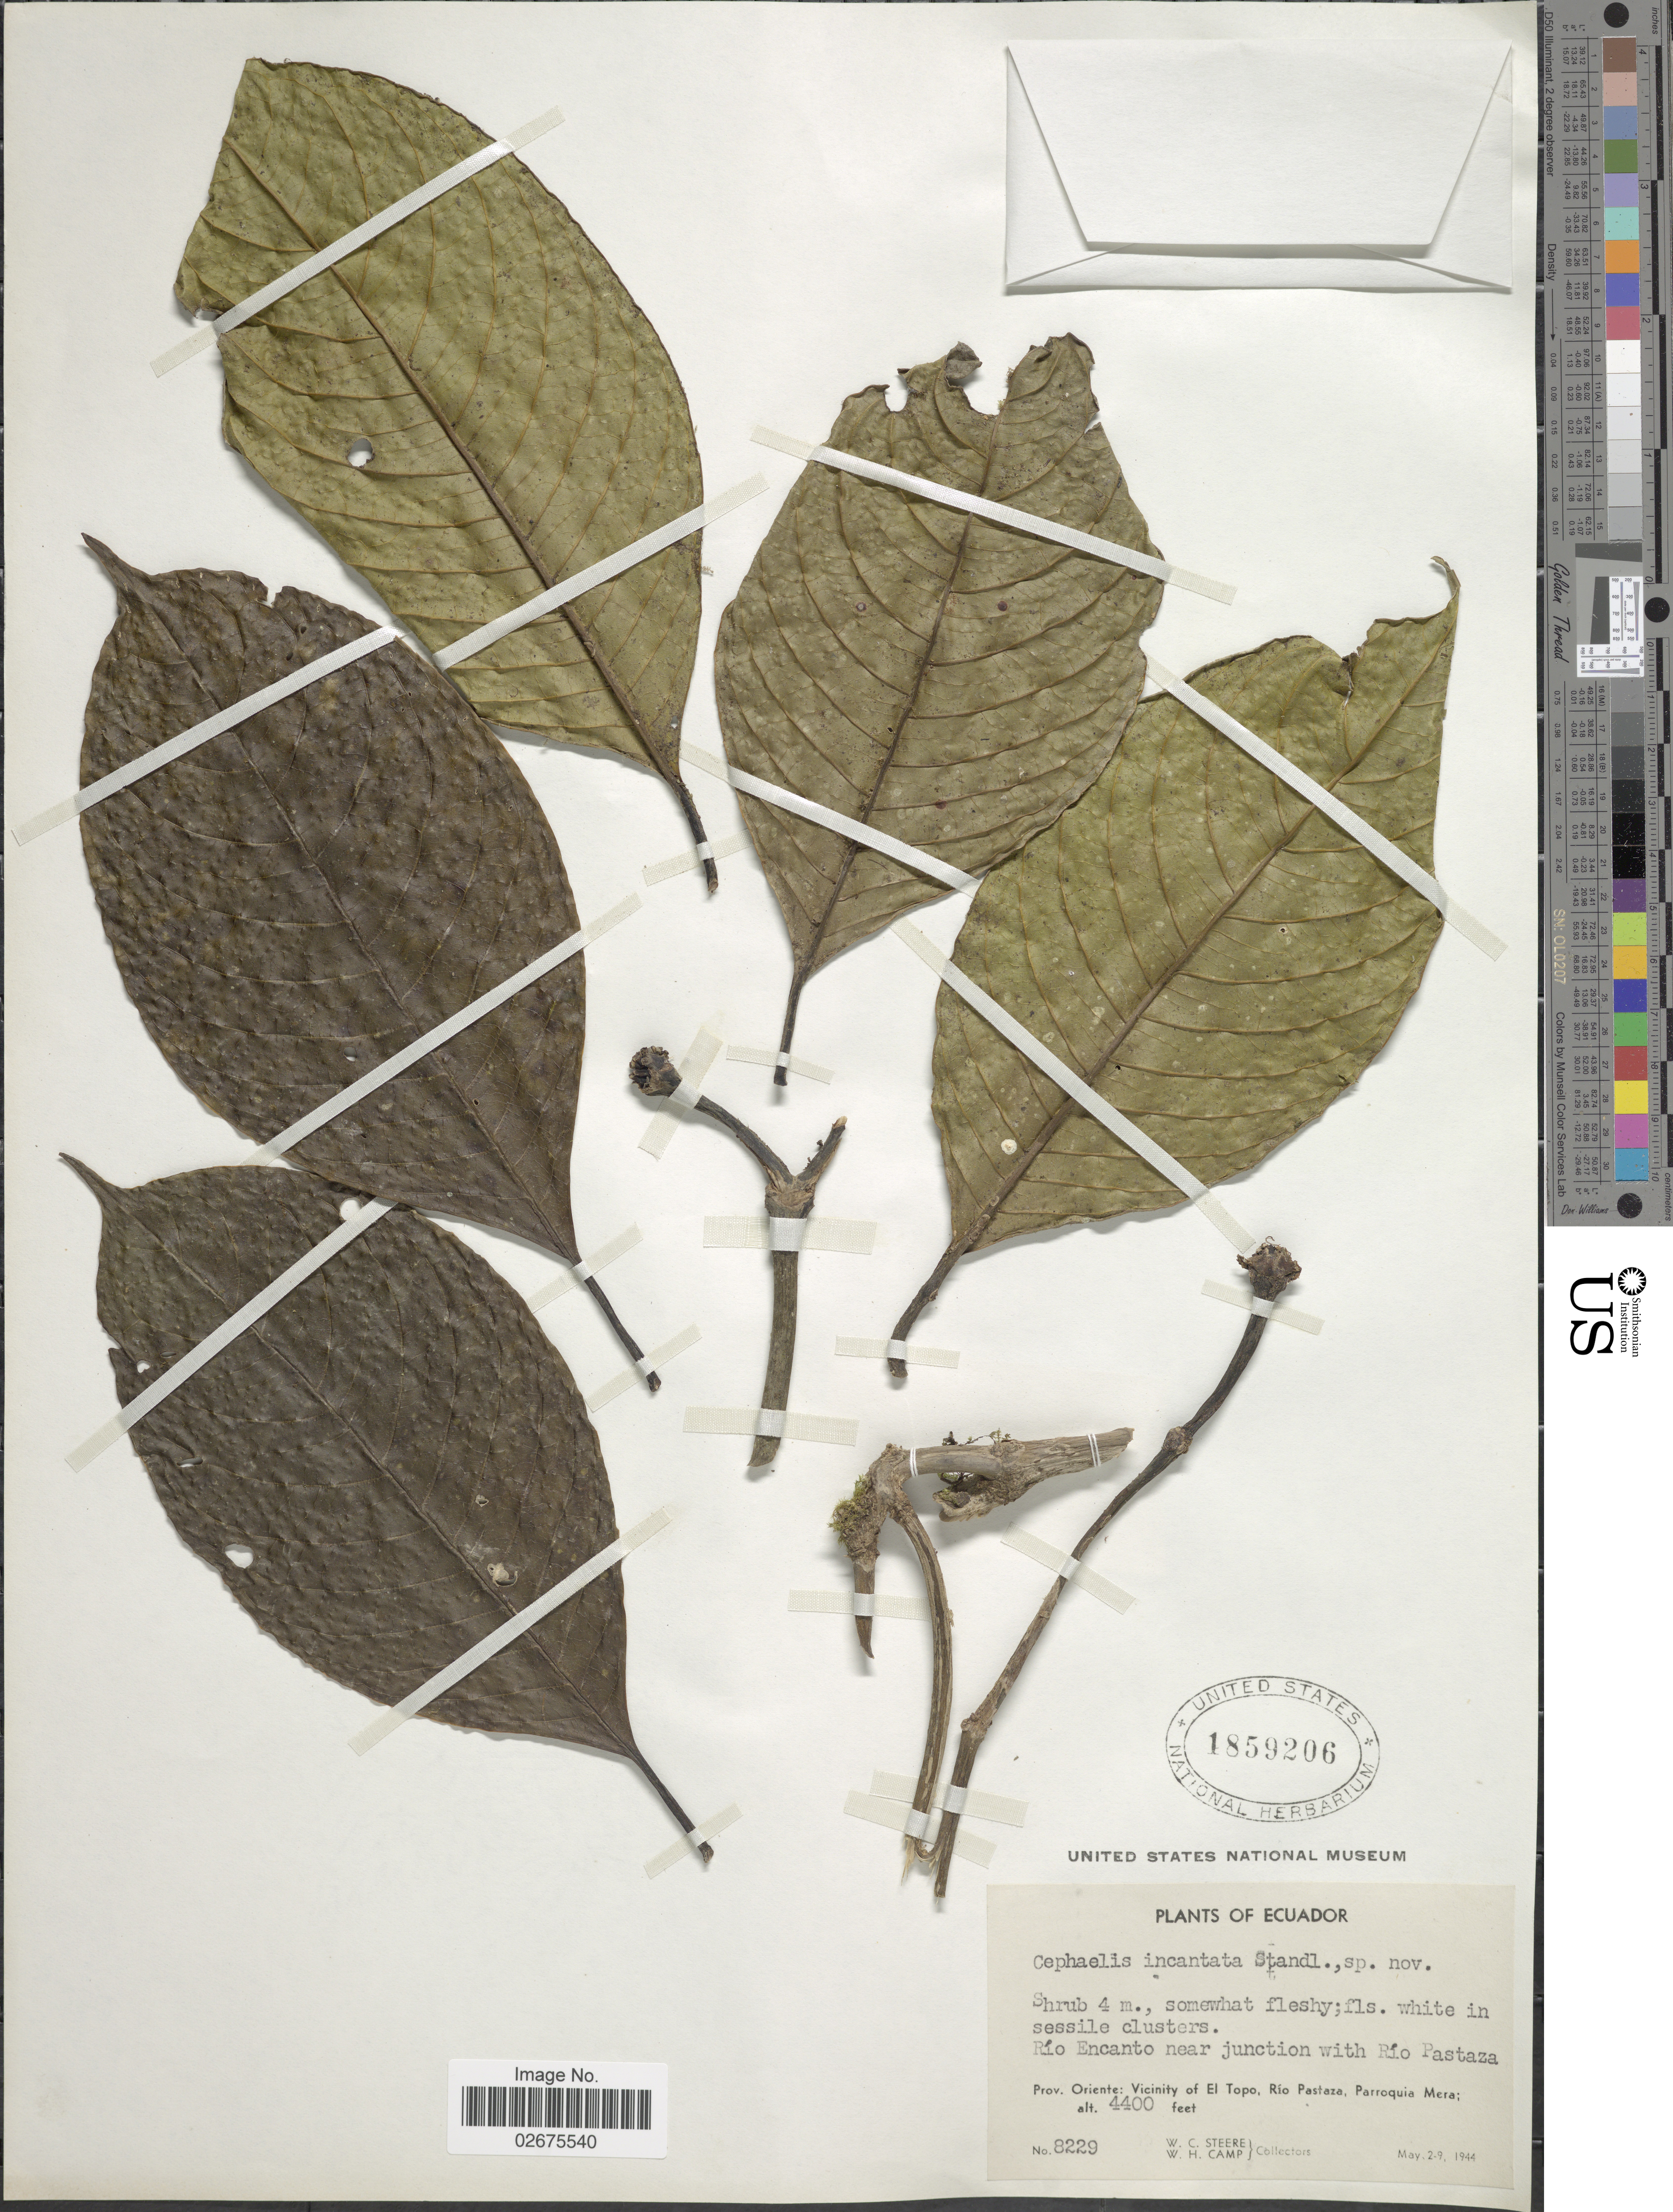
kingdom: Plantae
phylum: Tracheophyta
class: Magnoliopsida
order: Gentianales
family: Rubiaceae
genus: Cephaelis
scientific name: Cephaelis incantata Standl. sp. nov. ined.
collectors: W. C. Steere & W. H. Camp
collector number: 8229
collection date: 1944-05-02/1944-05-09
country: Ecuador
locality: Rio Encanto near junction with Rio Pastaza. Prov. Oriente: Vicinity of El Topo, Rio Pastaza, Parroquia Mera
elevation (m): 1341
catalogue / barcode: US 1959206